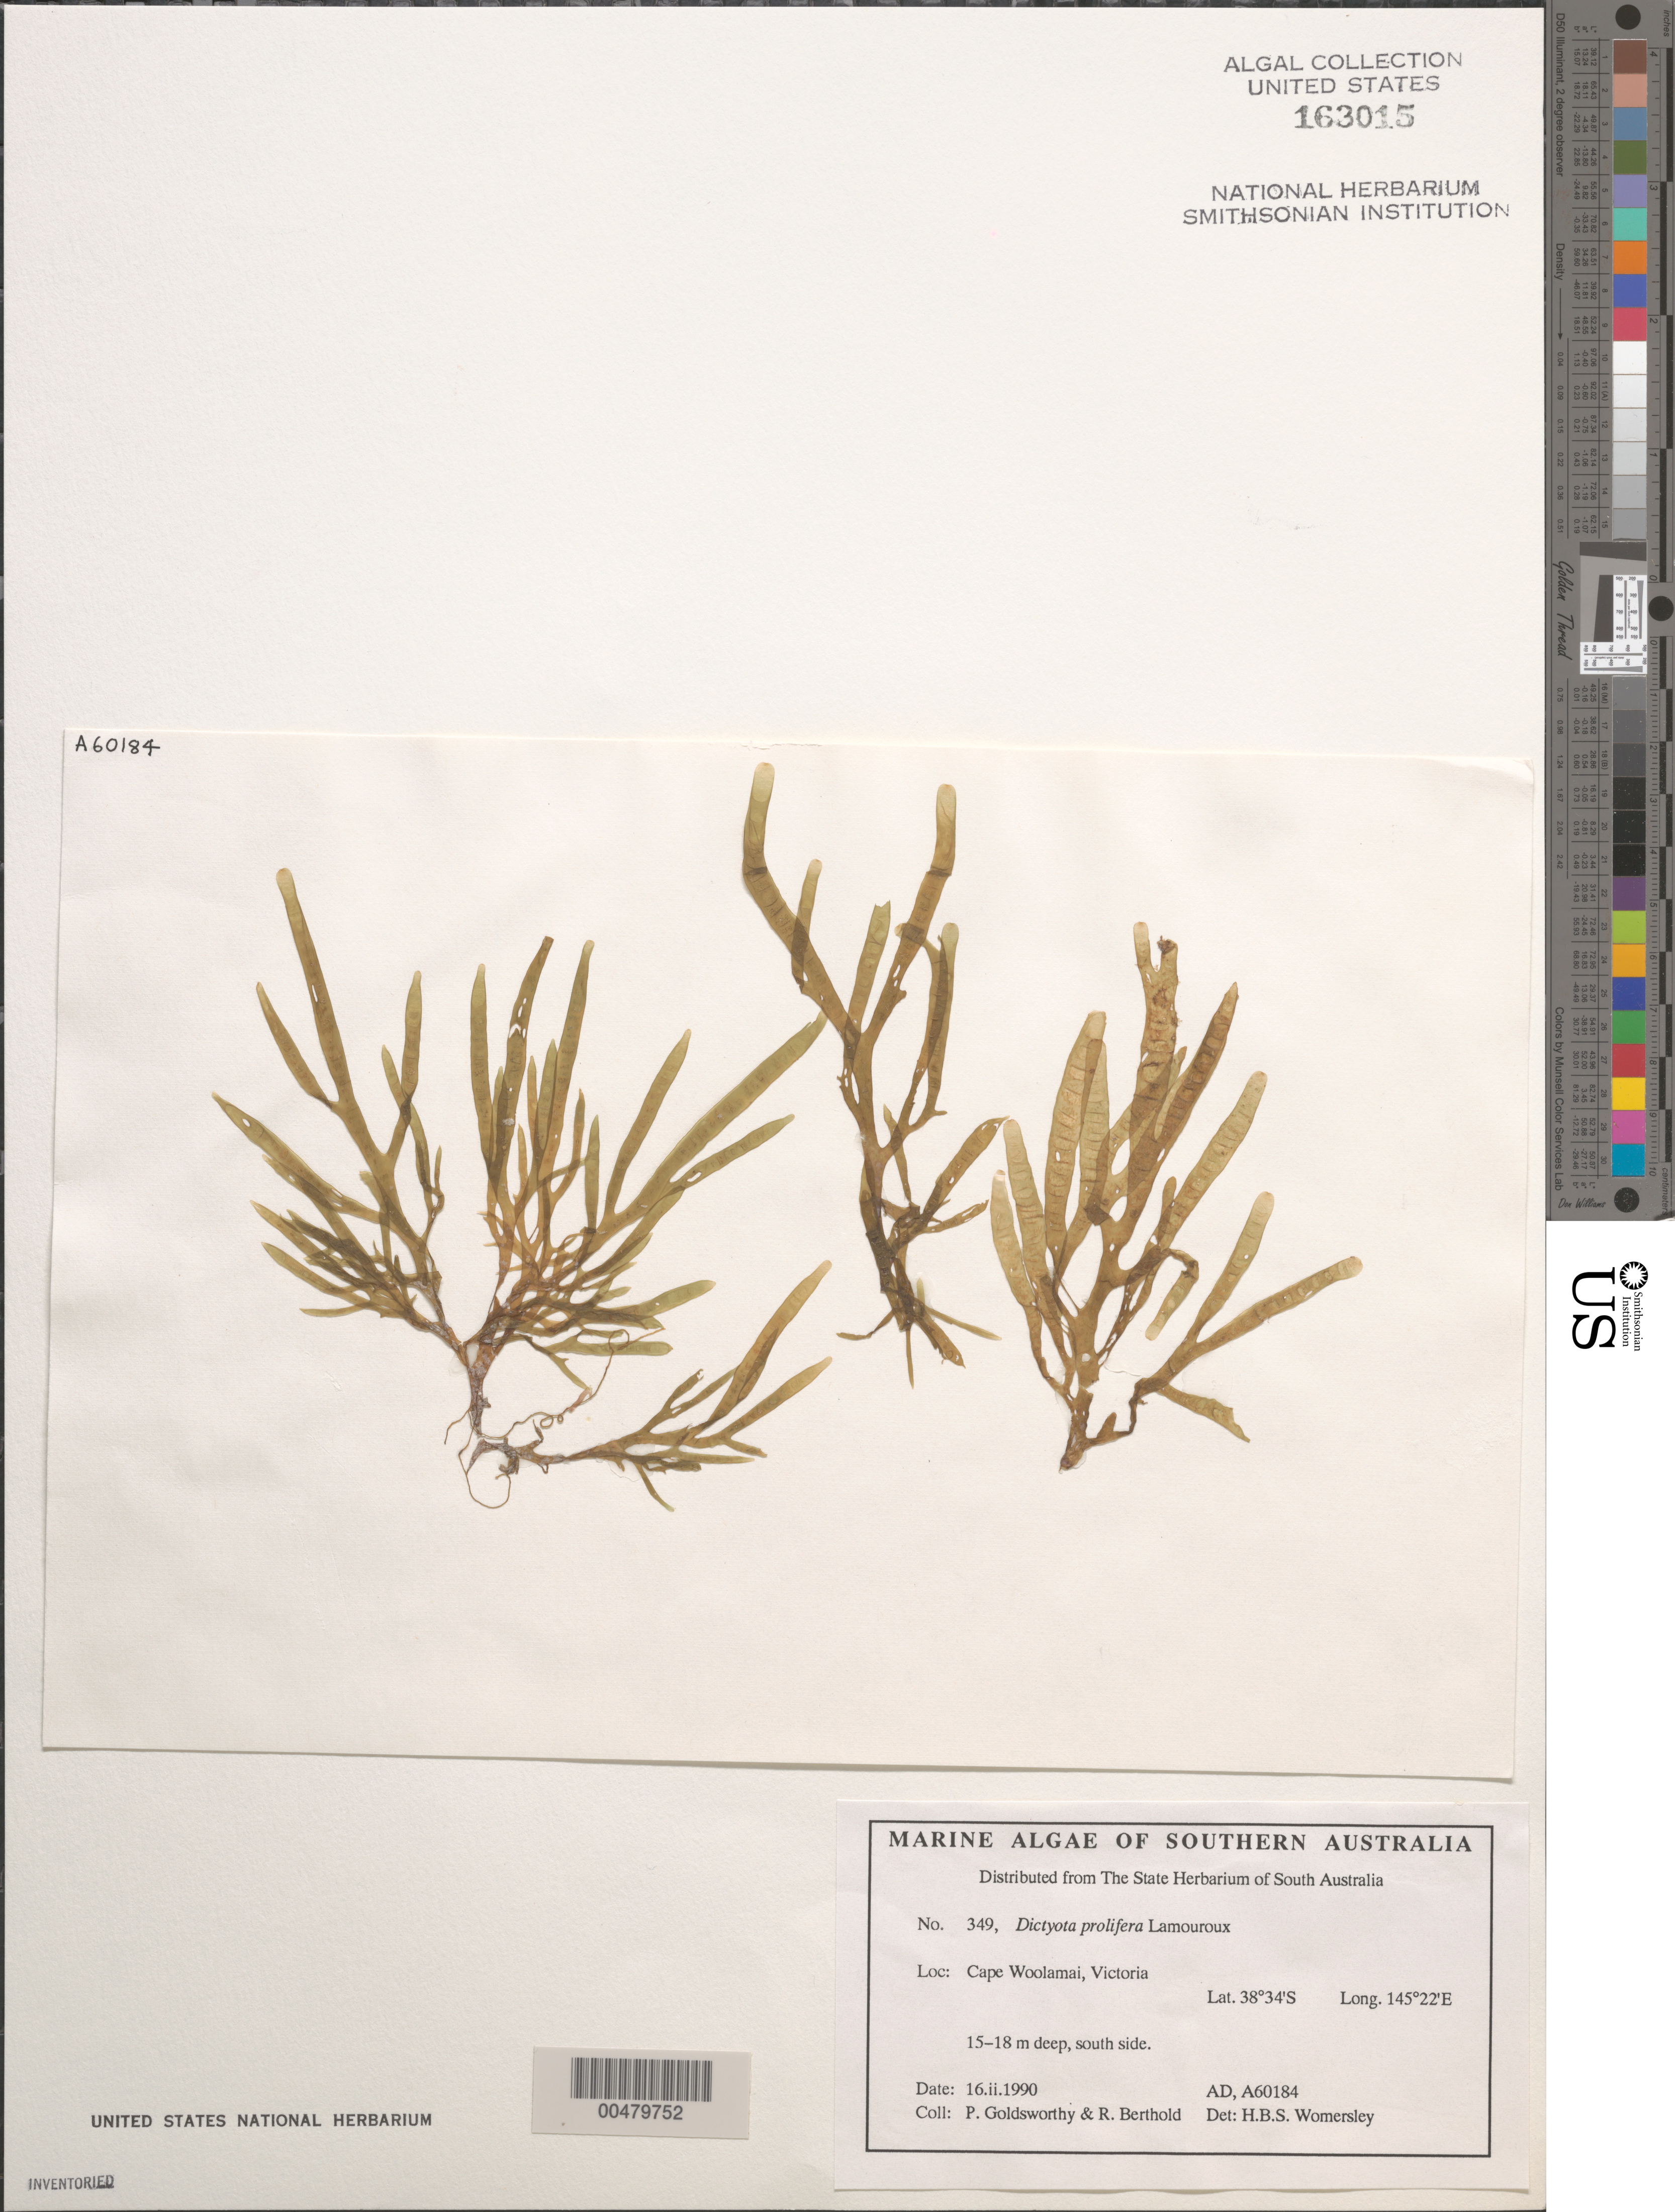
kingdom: Chromista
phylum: Ochrophyta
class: Phaeophyceae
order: Dictyotales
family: Dictyotaceae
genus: Dictyota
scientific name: Dictyota crispata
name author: J.V.Lamouroux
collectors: P. Goldsworthy & R. Berthold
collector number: Ad A60184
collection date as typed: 16 Feb 1990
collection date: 1990-02-16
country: Australia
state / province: Victoria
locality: Cape woolamai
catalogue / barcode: US 163015